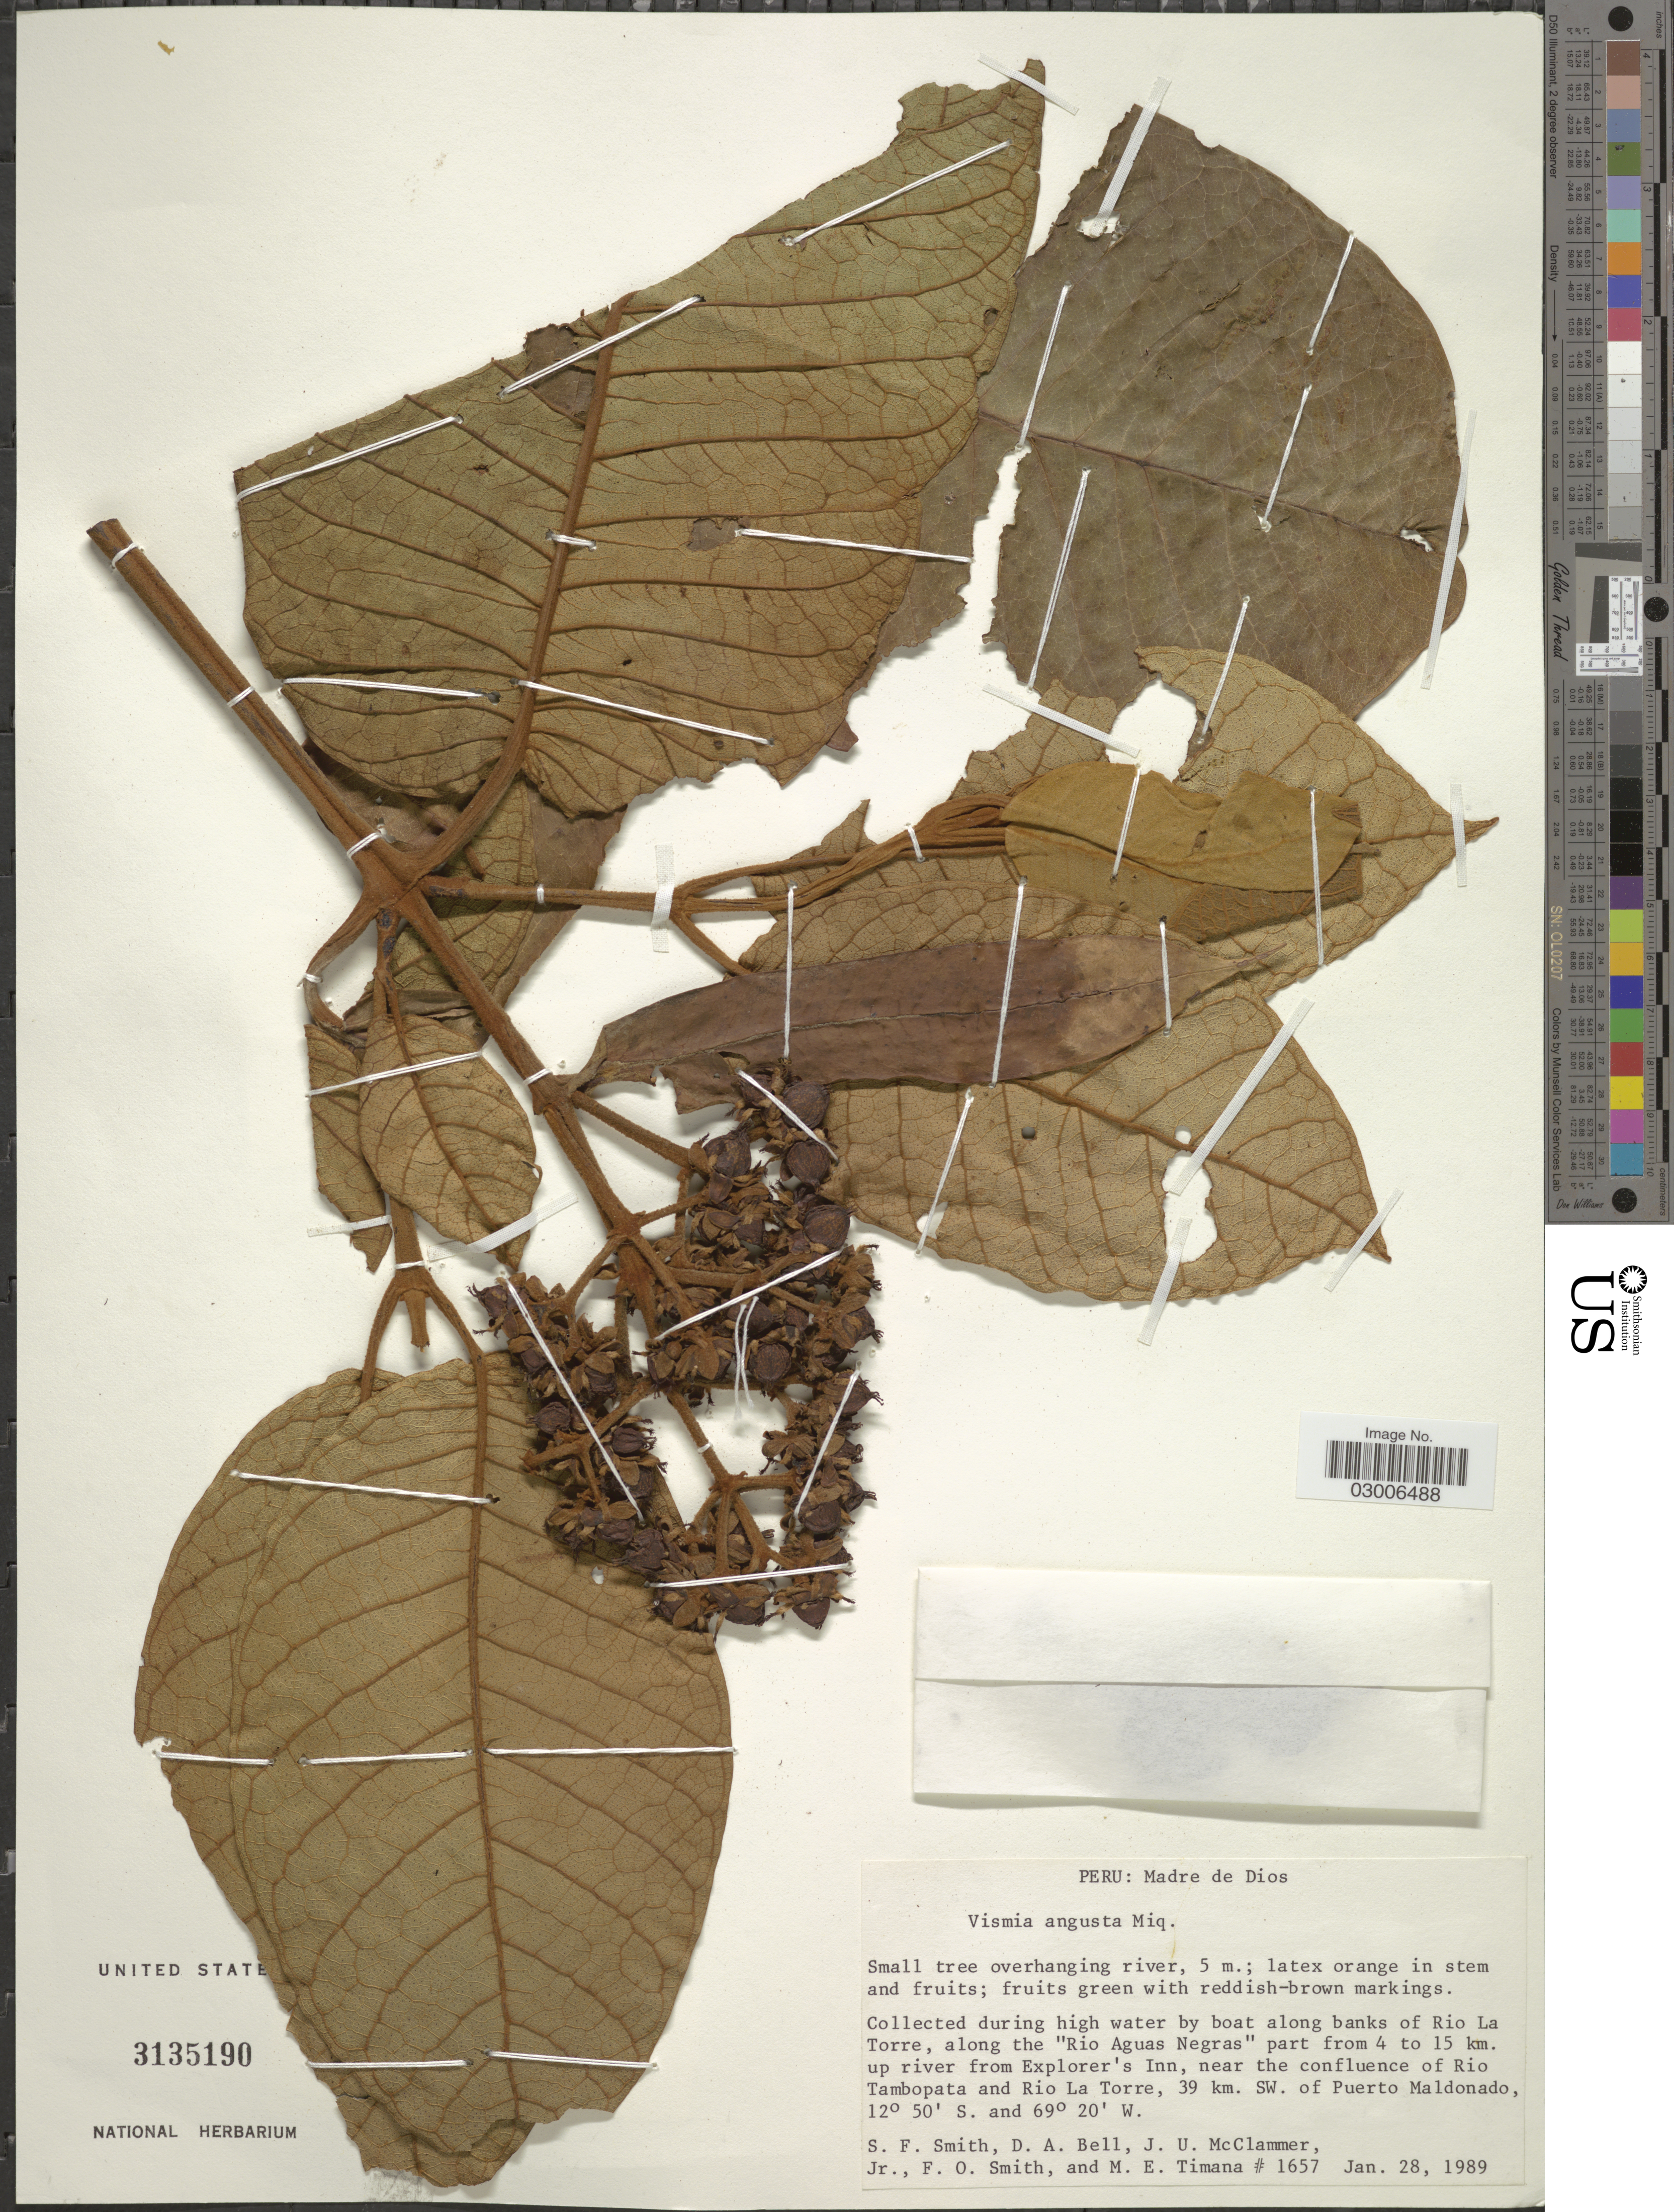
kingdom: Plantae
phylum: Tracheophyta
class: Magnoliopsida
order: Malpighiales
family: Hypericaceae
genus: Vismia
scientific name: Vismia angusta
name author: Miq.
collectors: S.F. Smith, D. A. Bell, J. McClammer Jr. & J. O. Smith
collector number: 1657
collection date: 1989-01-28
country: Peru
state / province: Madre de Dios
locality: During high water by boat along banks of Rio La Torre, along the "Rio Aguas Negras" part from 4 to 15 km. up river from Explorer's Inn, near the confluence of Rio Tambopata and Rio La Torre, 39 km. SW. of Puerto Maldonado.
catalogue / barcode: US 3135190